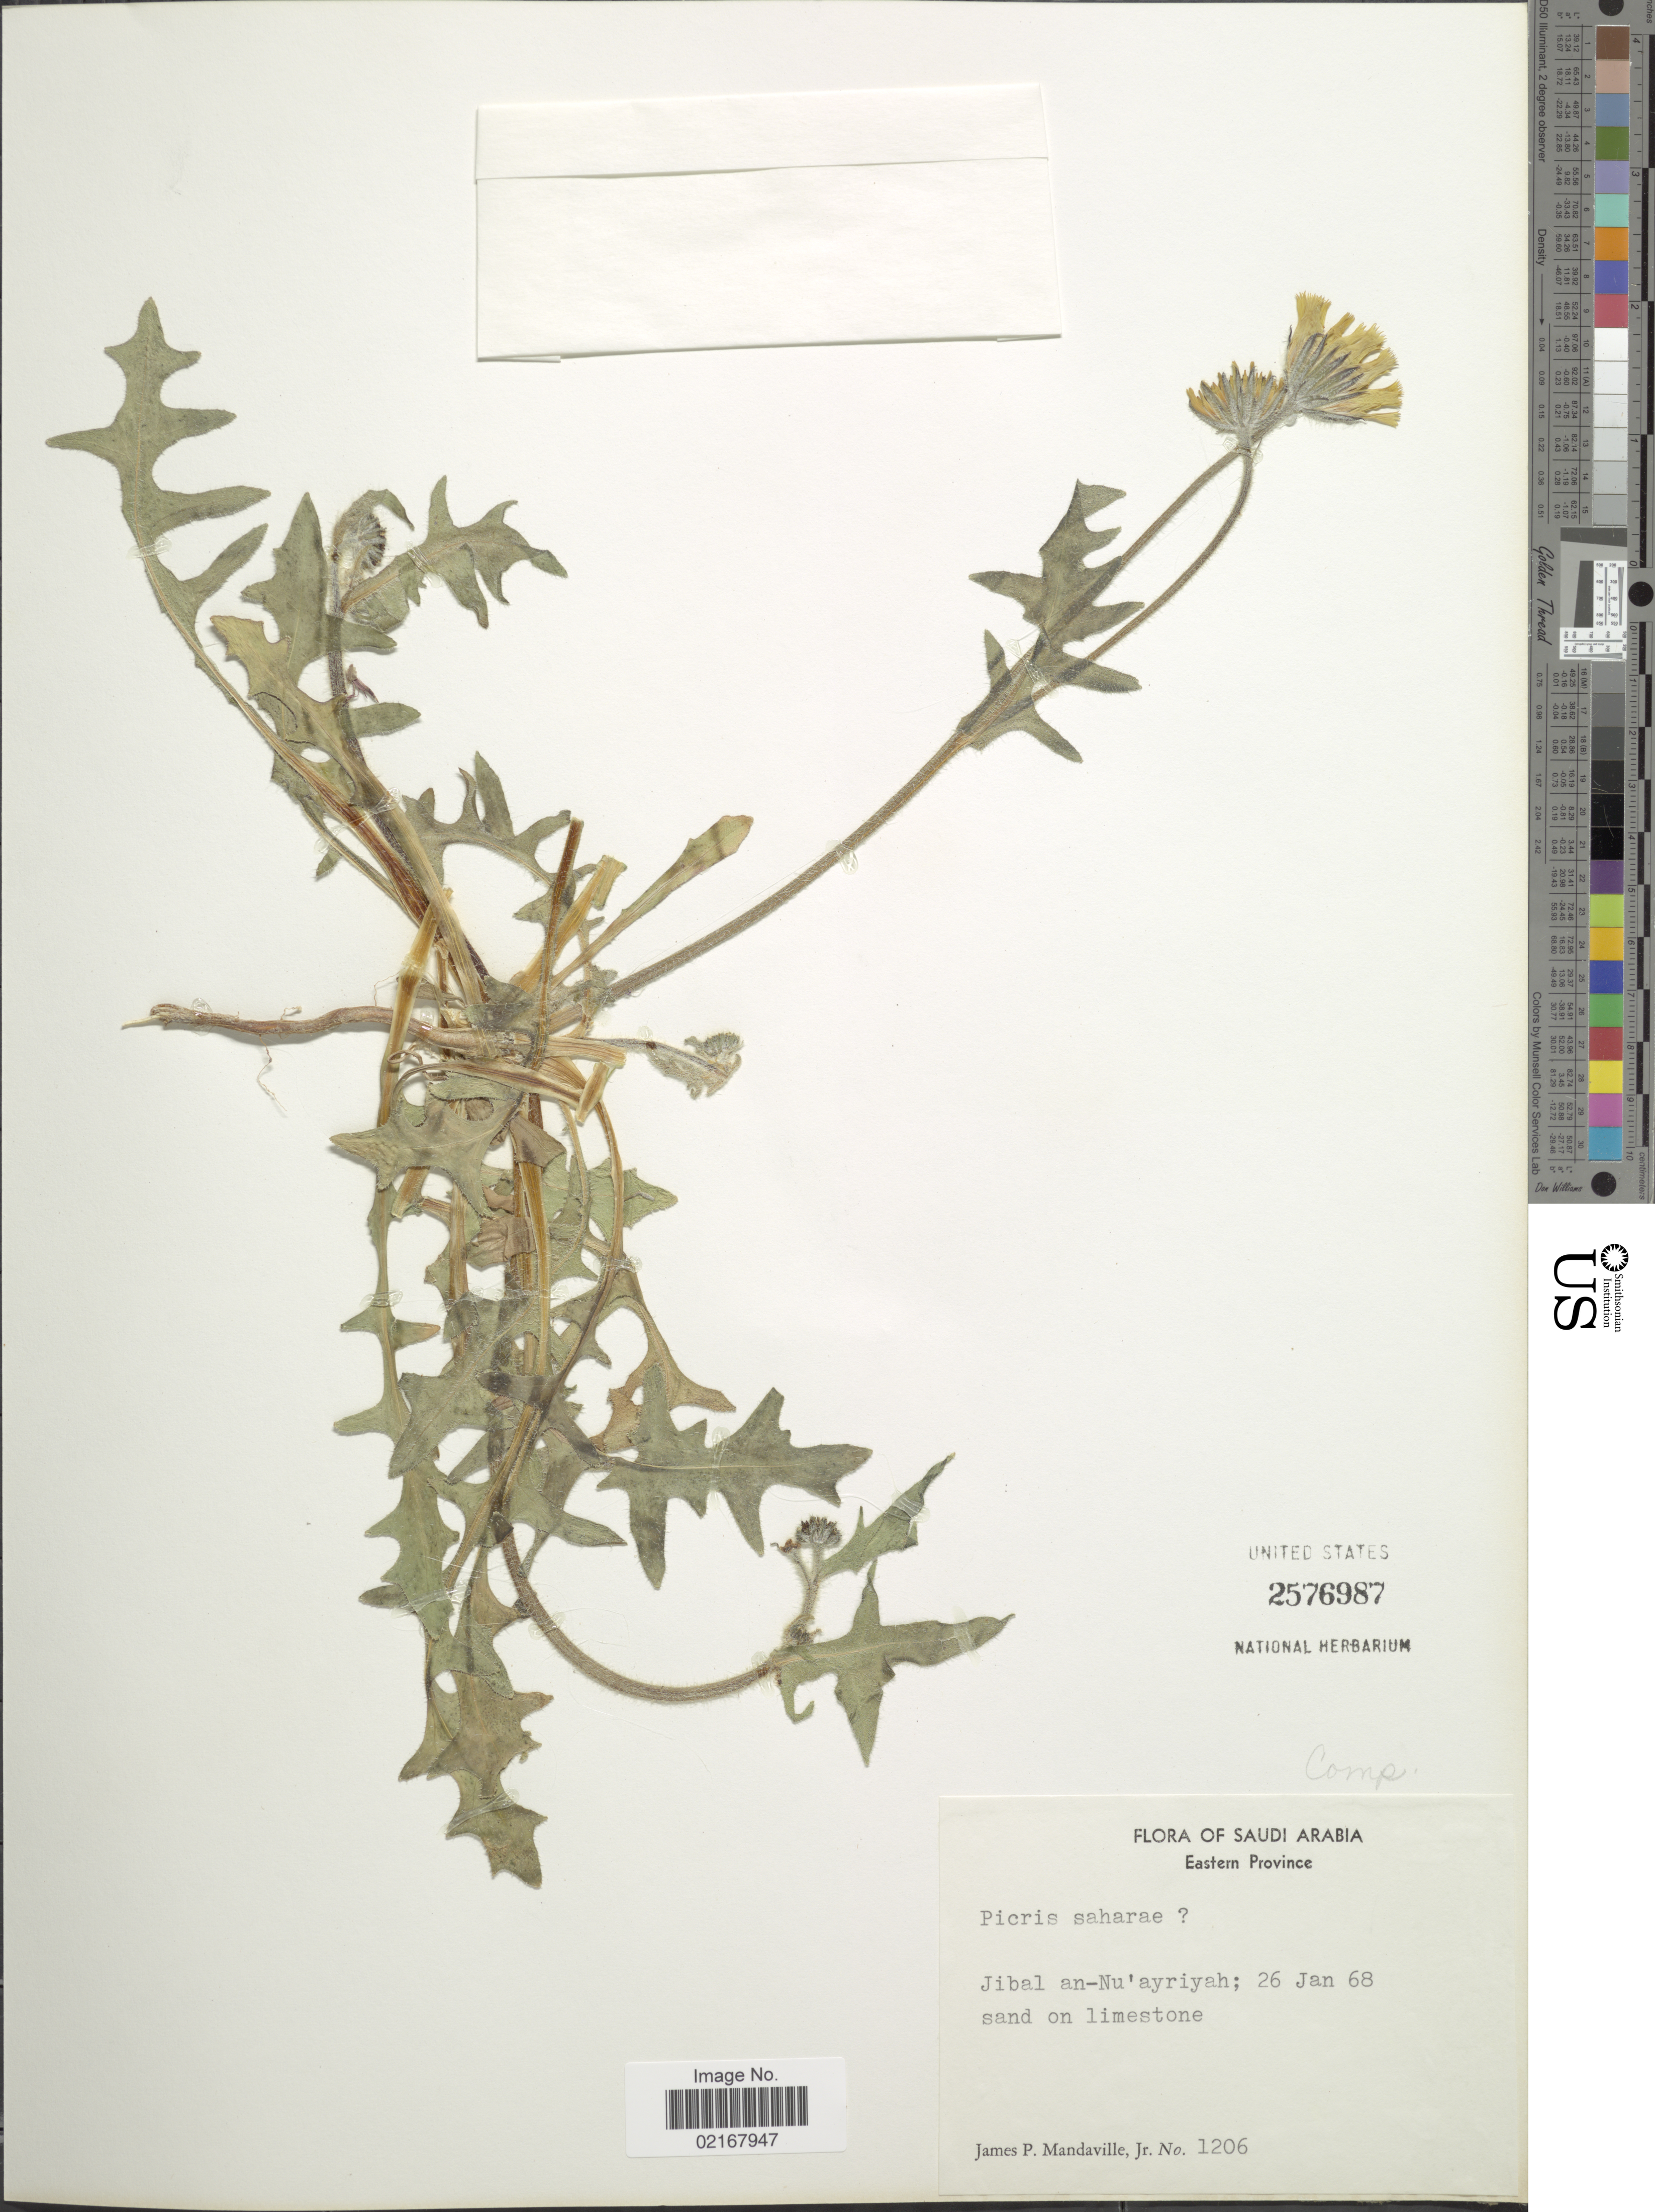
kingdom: Plantae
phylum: Tracheophyta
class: Magnoliopsida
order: Asterales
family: Asteraceae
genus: Picris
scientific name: Picris asplenioides subsp. saharae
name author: (Coss. & Kralik) Dobignard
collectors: J. Mandaville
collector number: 1206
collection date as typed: Transcribed d/m/y: 26/1/68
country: Saudi Arabia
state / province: Ash Sharqiyah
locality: Eastern Province, Jibal an-Nu'ayriyah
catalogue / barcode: US 2576987